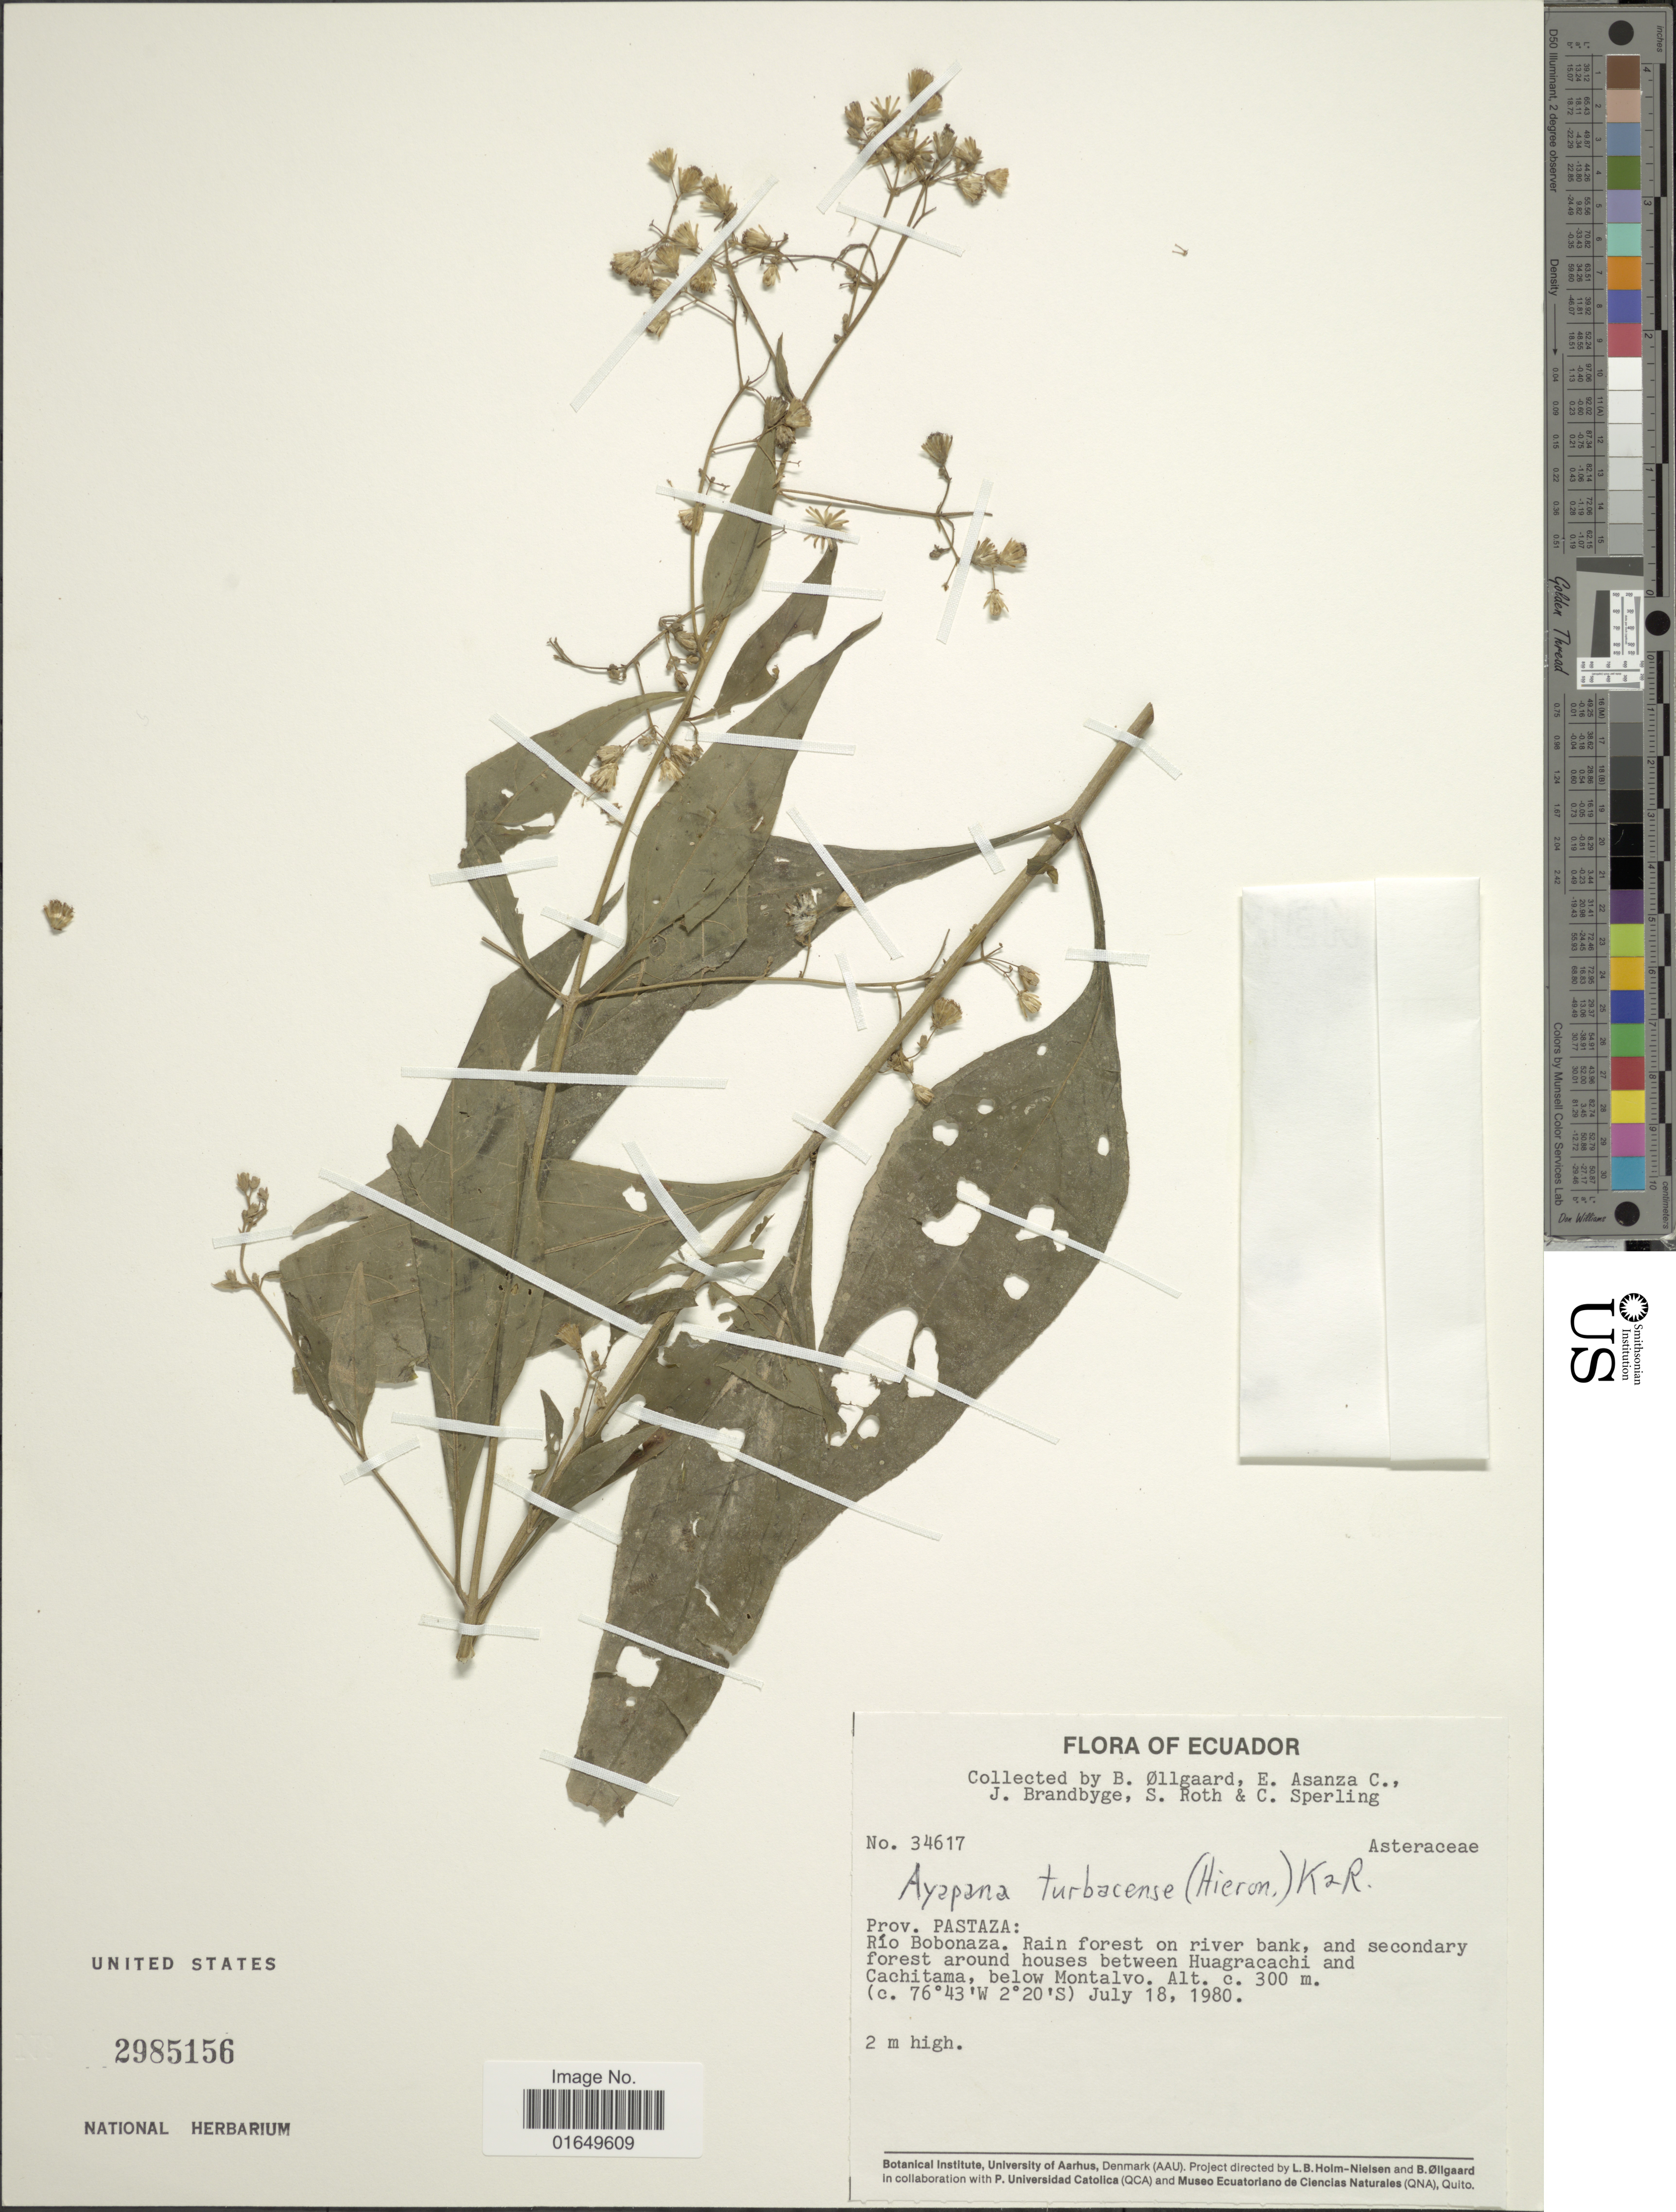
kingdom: Plantae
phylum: Tracheophyta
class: Magnoliopsida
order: Asterales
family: Asteraceae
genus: Ayapana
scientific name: Ayapana ecuadorensis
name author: R.M. King & H. Rob.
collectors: B. Øllgaard, E. Asanza C., J. Brandbyge, S. Roth & C. Sperling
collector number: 34617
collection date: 1980-07-18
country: Ecuador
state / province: Pastaza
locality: Río Bobonaza. Rain forest on river bank, and secondary forest around houses between Huagracachi and Cachitama, below Montalvo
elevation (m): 300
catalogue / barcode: US 2985156